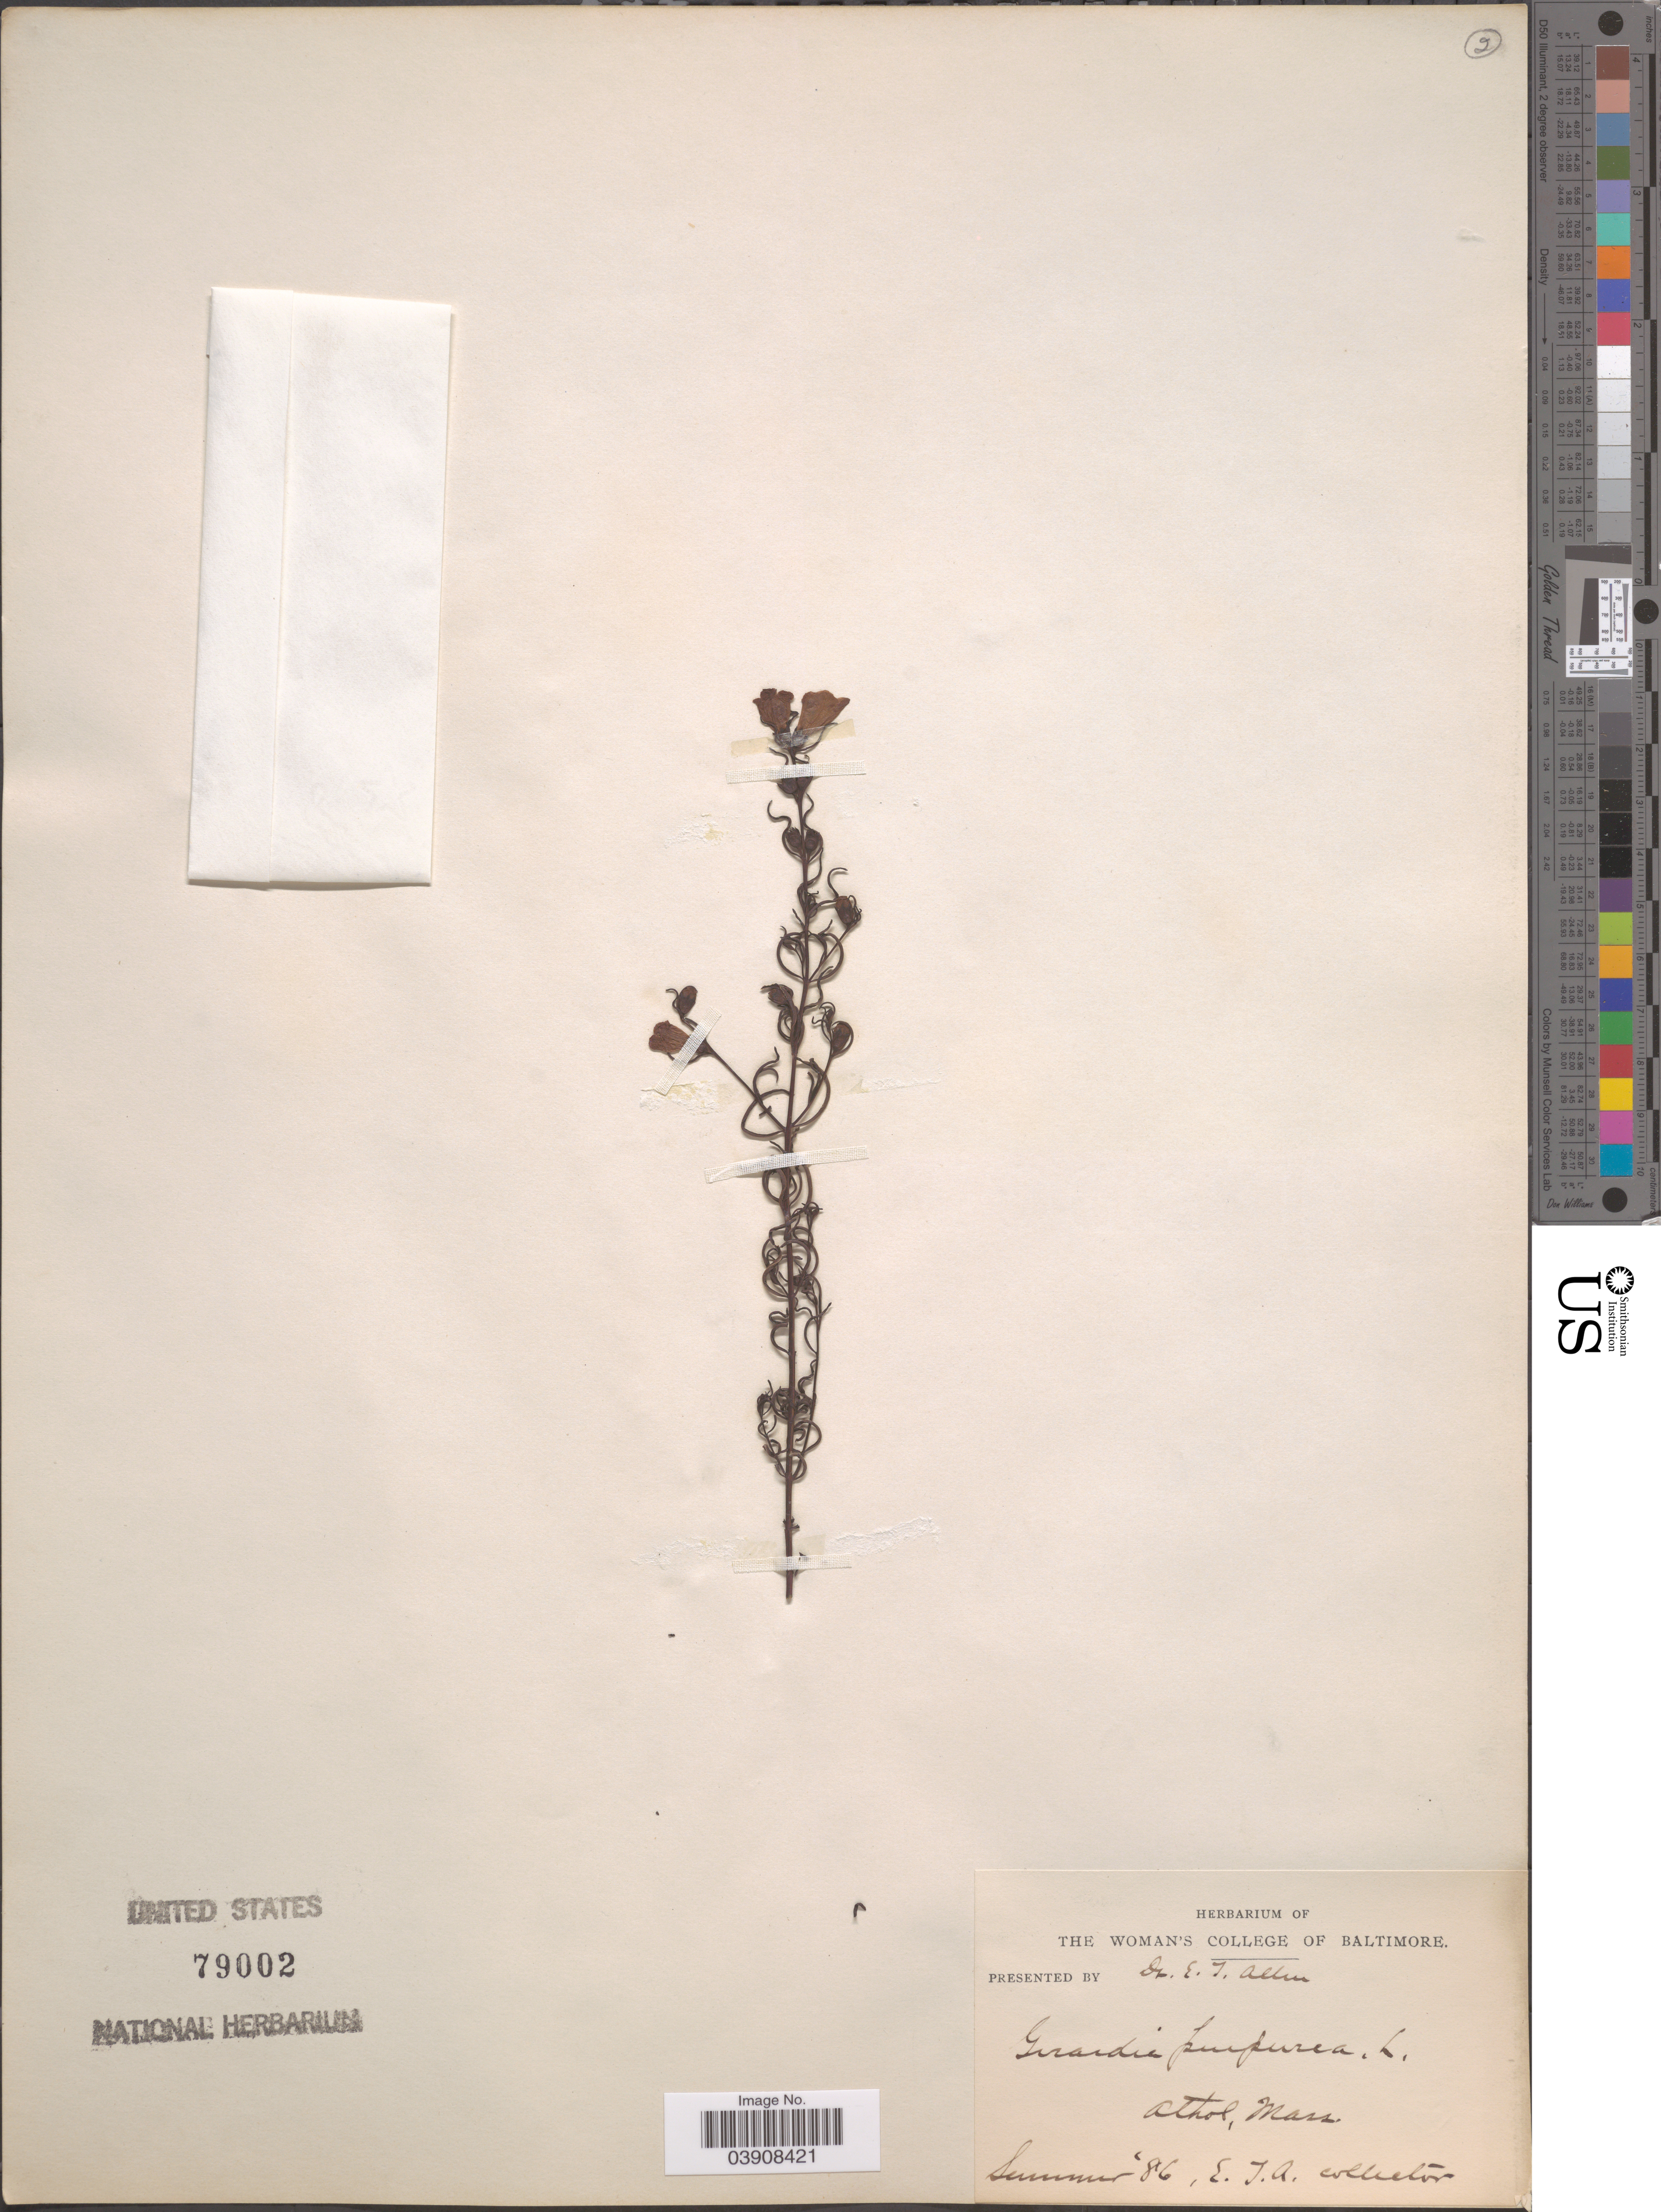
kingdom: Plantae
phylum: Tracheophyta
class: Magnoliopsida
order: Lamiales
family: Orobanchaceae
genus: Agalinis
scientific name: Agalinis purpurea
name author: (L.) Pennell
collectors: E. J. Allen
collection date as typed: Summer '86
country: United States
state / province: Massachusetts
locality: Athol.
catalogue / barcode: US 79002